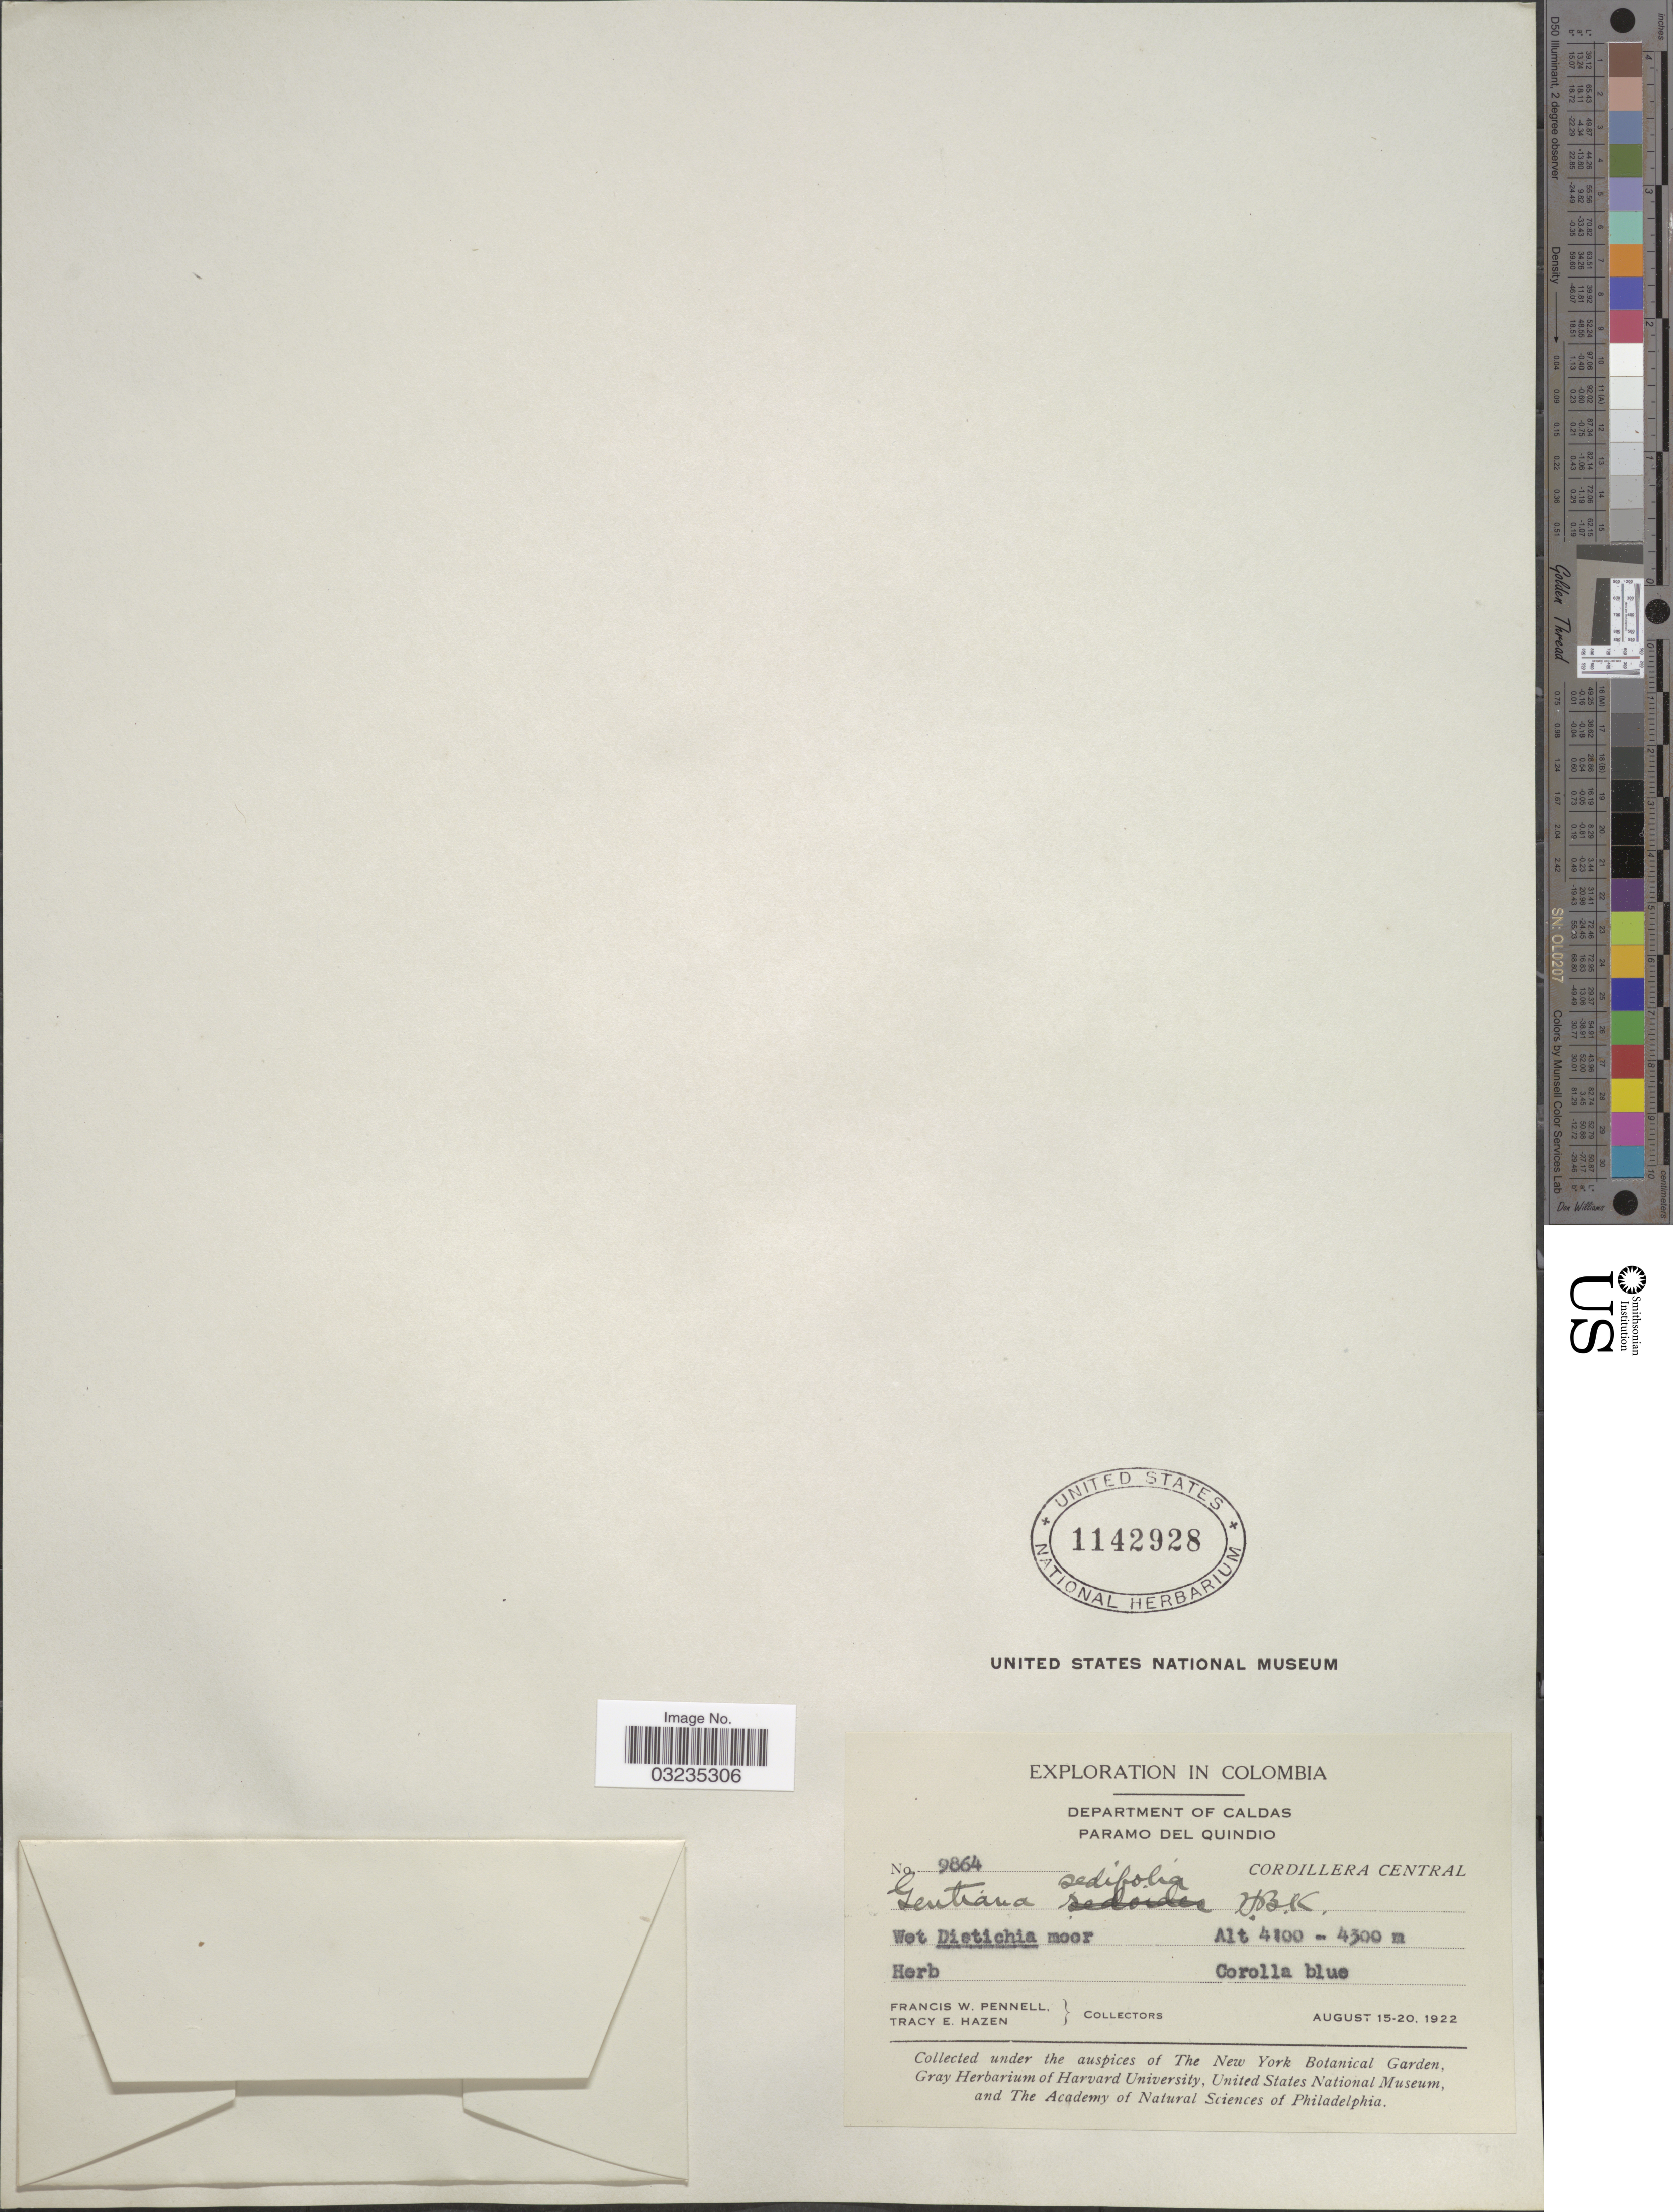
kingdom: Plantae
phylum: Tracheophyta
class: Magnoliopsida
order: Gentianales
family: Gentianaceae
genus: Gentiana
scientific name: Gentiana sedifolia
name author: Kunth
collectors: F. W. Pennell & T. E. Hazen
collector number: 9864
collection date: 1922-08-15/1922-08-20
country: Colombia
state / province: Caldas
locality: Department of Caldas. Paramo del Quindio. Cordillera Central.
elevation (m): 4100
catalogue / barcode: US 1142928